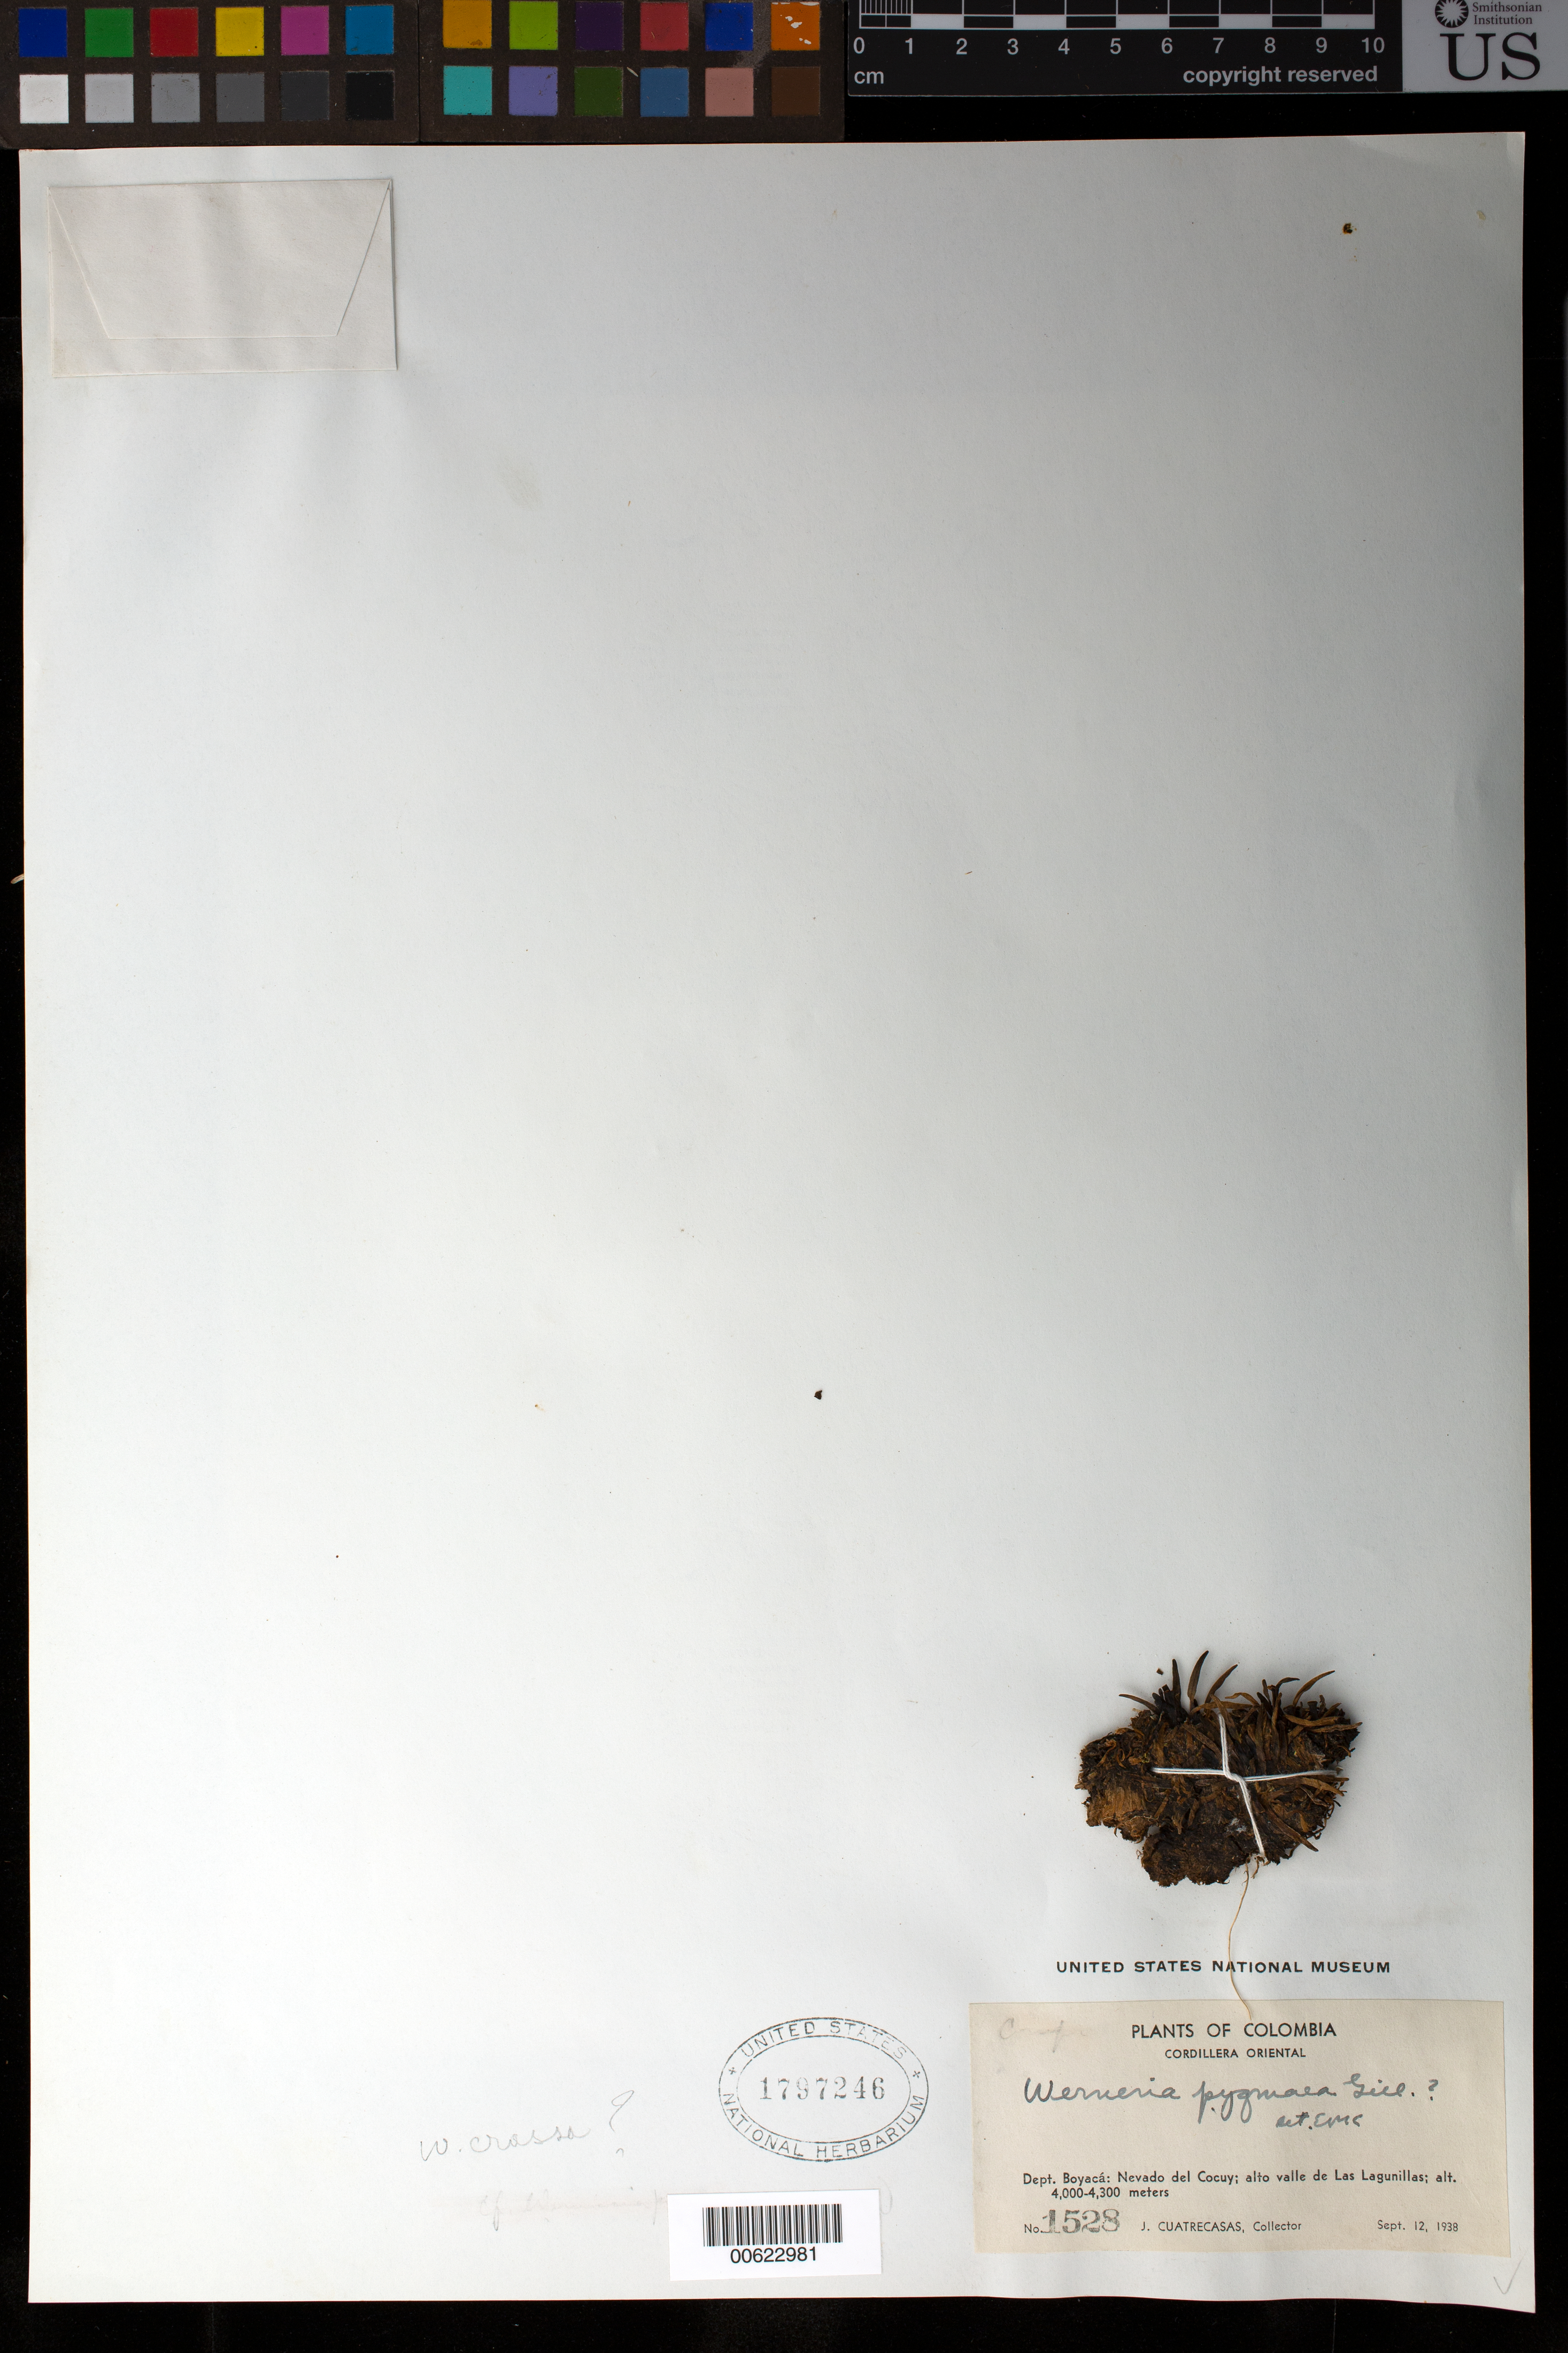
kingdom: Plantae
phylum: Tracheophyta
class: Magnoliopsida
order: Asterales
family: Asteraceae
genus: Werneria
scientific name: Werneria pygmaea complex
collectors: J. Cuatrecasas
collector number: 1528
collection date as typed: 12-Sep-38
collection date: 1938-09-12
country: Colombia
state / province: Boyacá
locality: Nevada del Cocuy, alto valle de Las Lagunillas.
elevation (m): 4000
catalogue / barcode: US 1797246